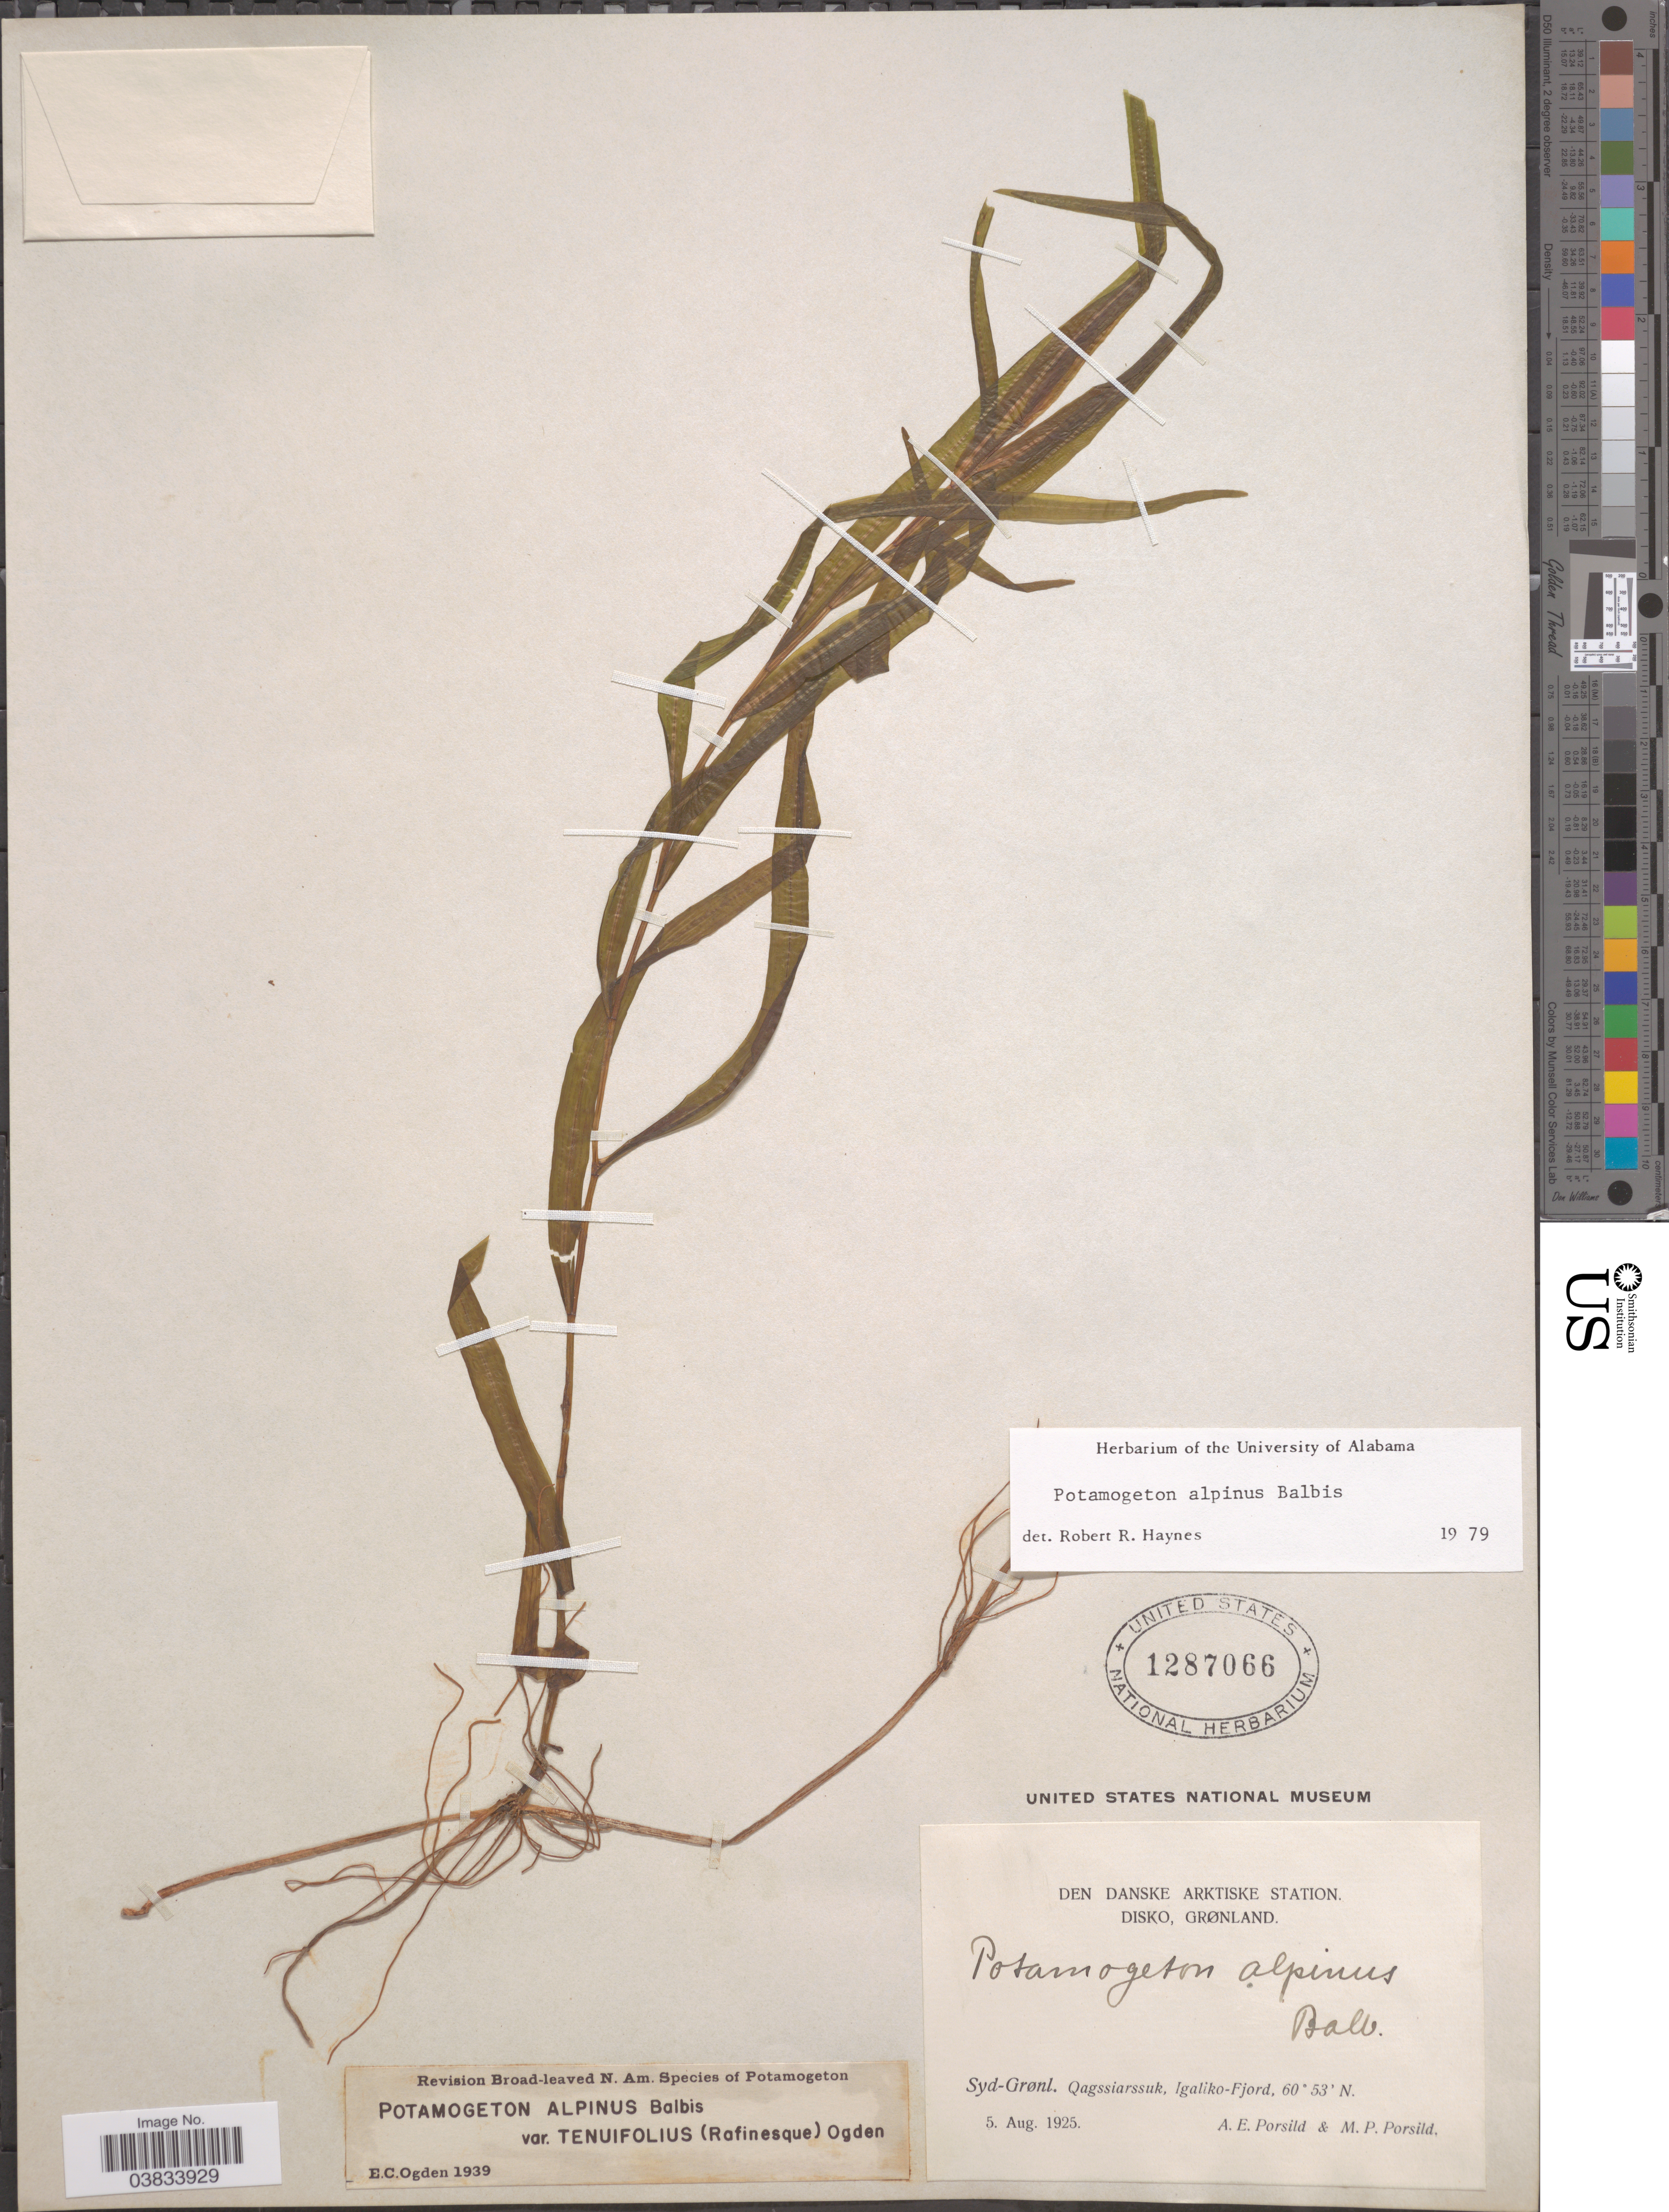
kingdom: Plantae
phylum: Tracheophyta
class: Liliopsida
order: Alismatales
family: Potamogetonaceae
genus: Potamogeton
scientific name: Potamogeton alpinus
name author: Balb.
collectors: A. E. Porsild & M. P. Porsild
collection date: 1925-08-05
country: Greenland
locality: Den Danske, Arktiske Station. Disko, Grønland. Syd-Grønl. Qagssiarssuk, Igaliko-Fjord.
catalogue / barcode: US 1287066